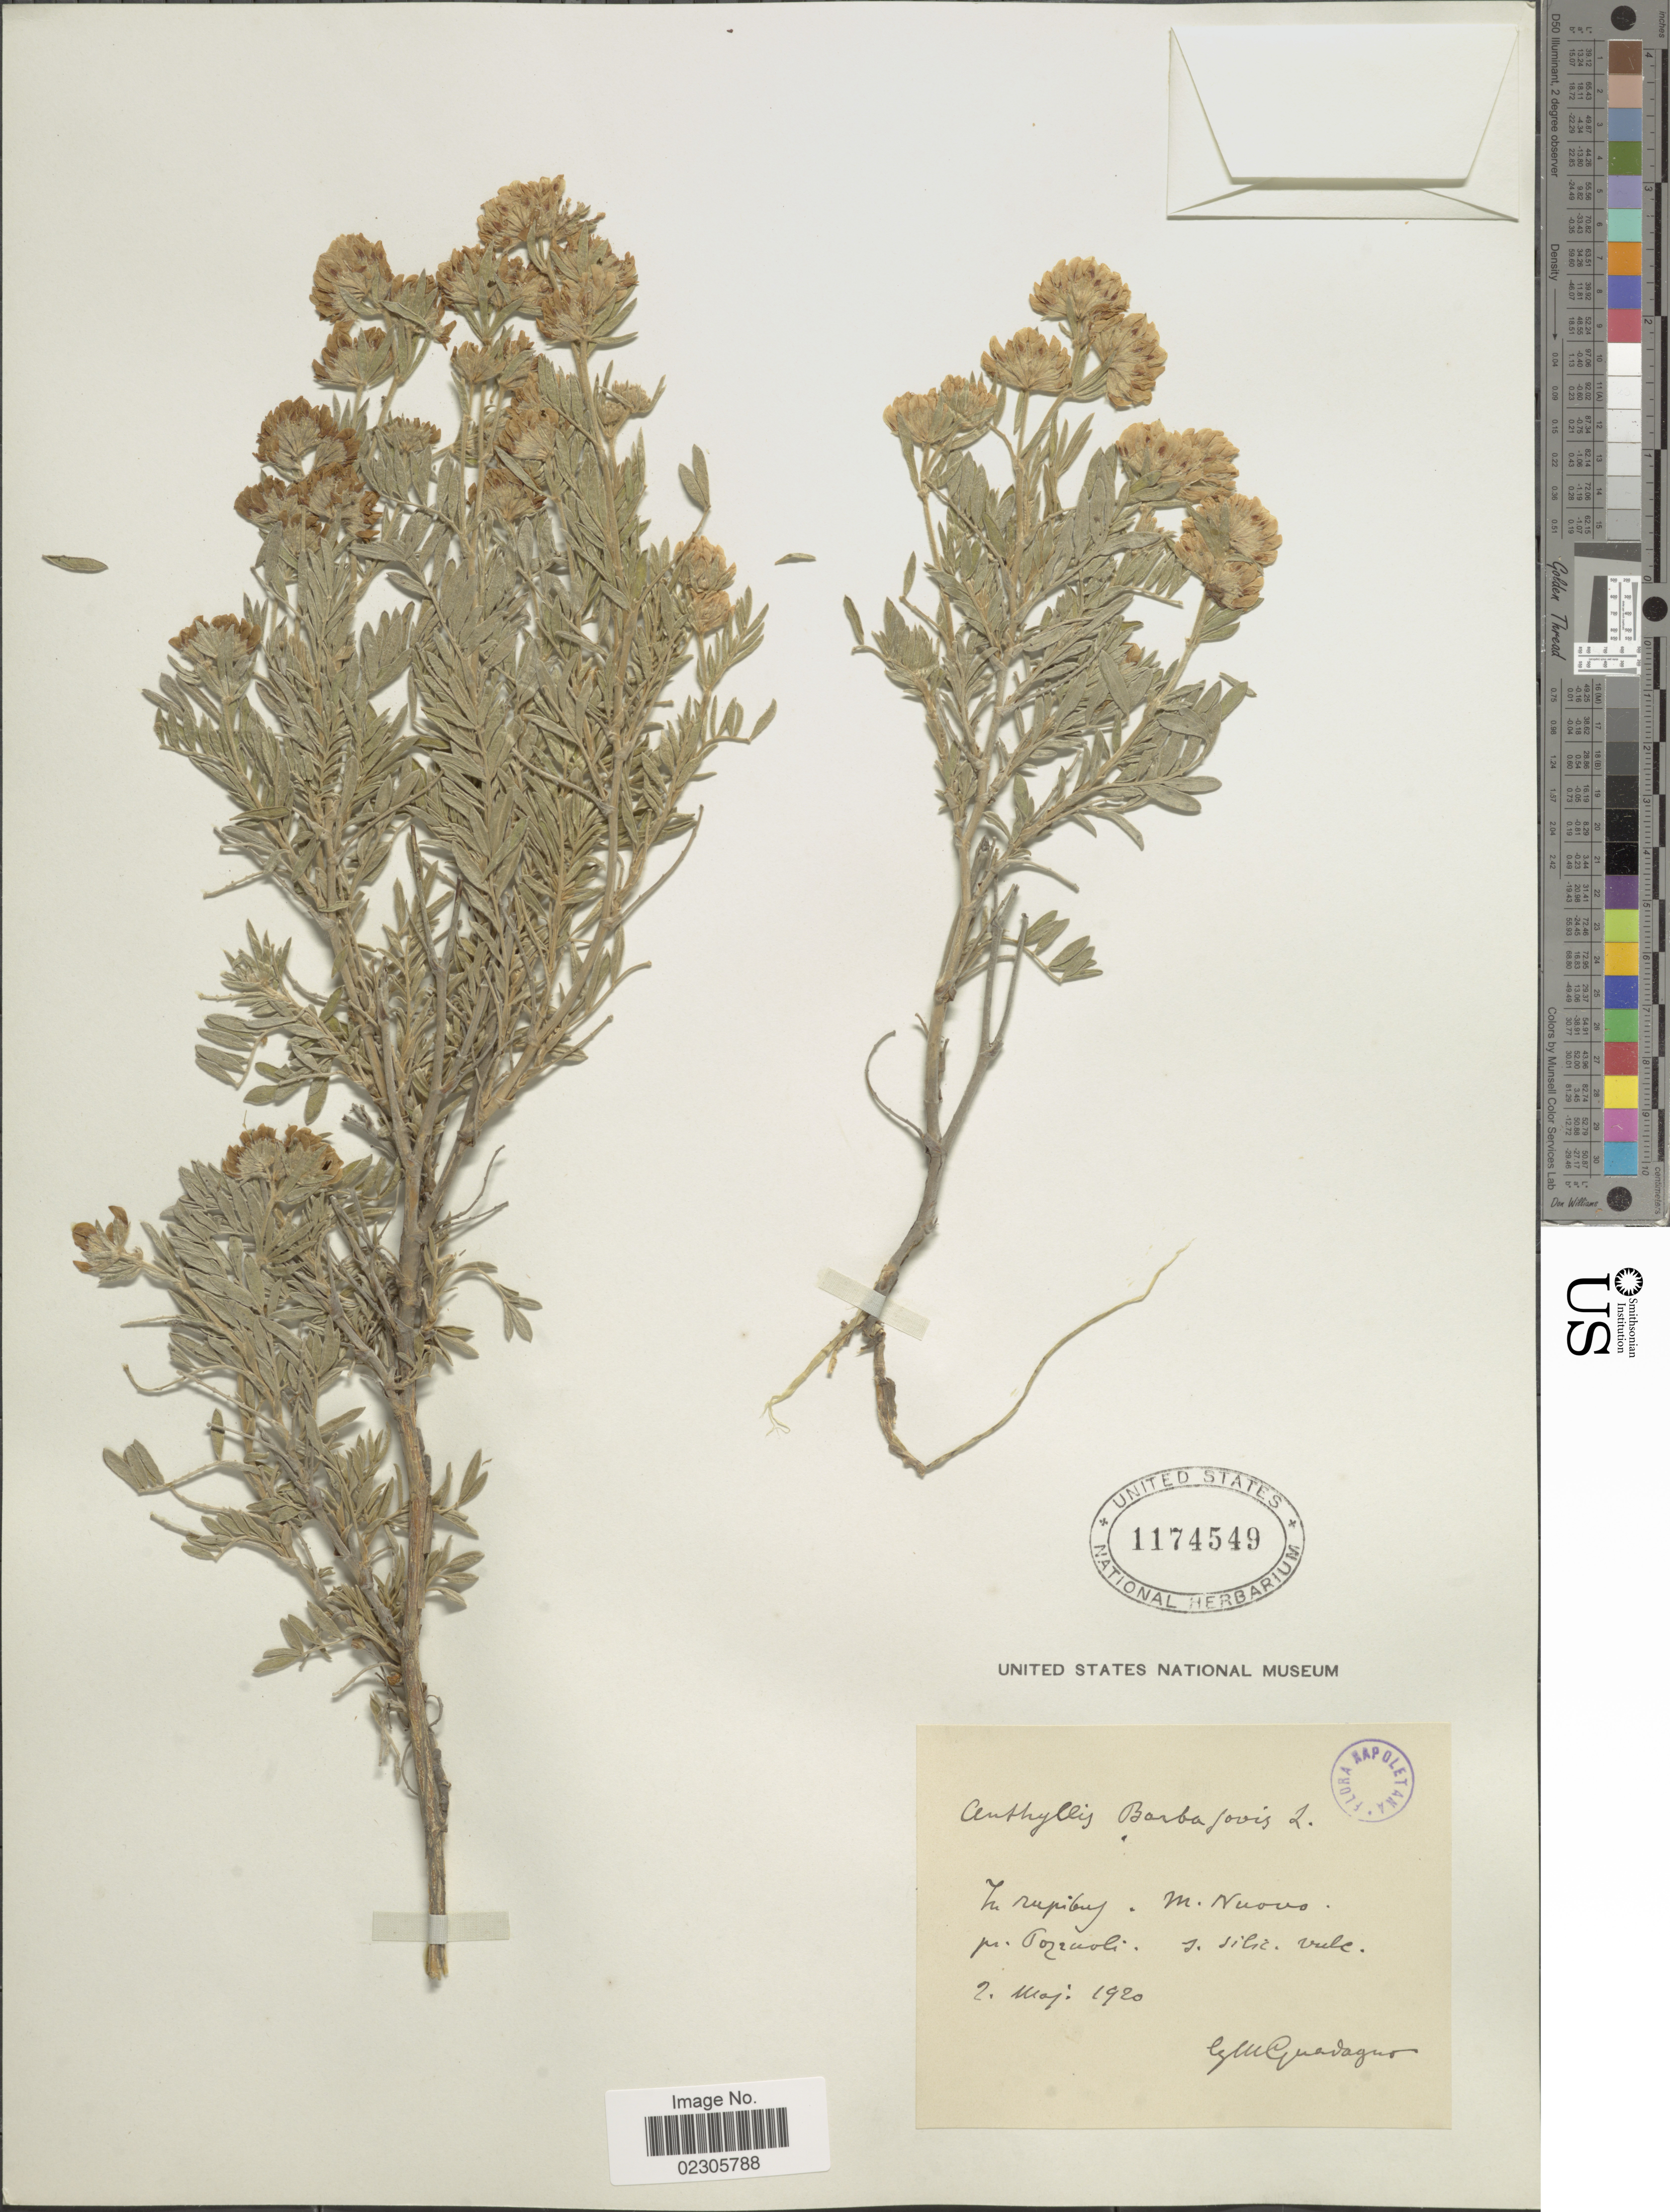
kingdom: Plantae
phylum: Tracheophyta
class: Magnoliopsida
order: Fabales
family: Fabaceae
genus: Anthyllis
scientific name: Anthyllis barba-jovis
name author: L.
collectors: G. Guadagno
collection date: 1920-05-02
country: Italy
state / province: Campania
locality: In rupibus, M. Nuovo pr. Pozzuoli, S. silic. vulc.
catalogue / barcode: US 1174549